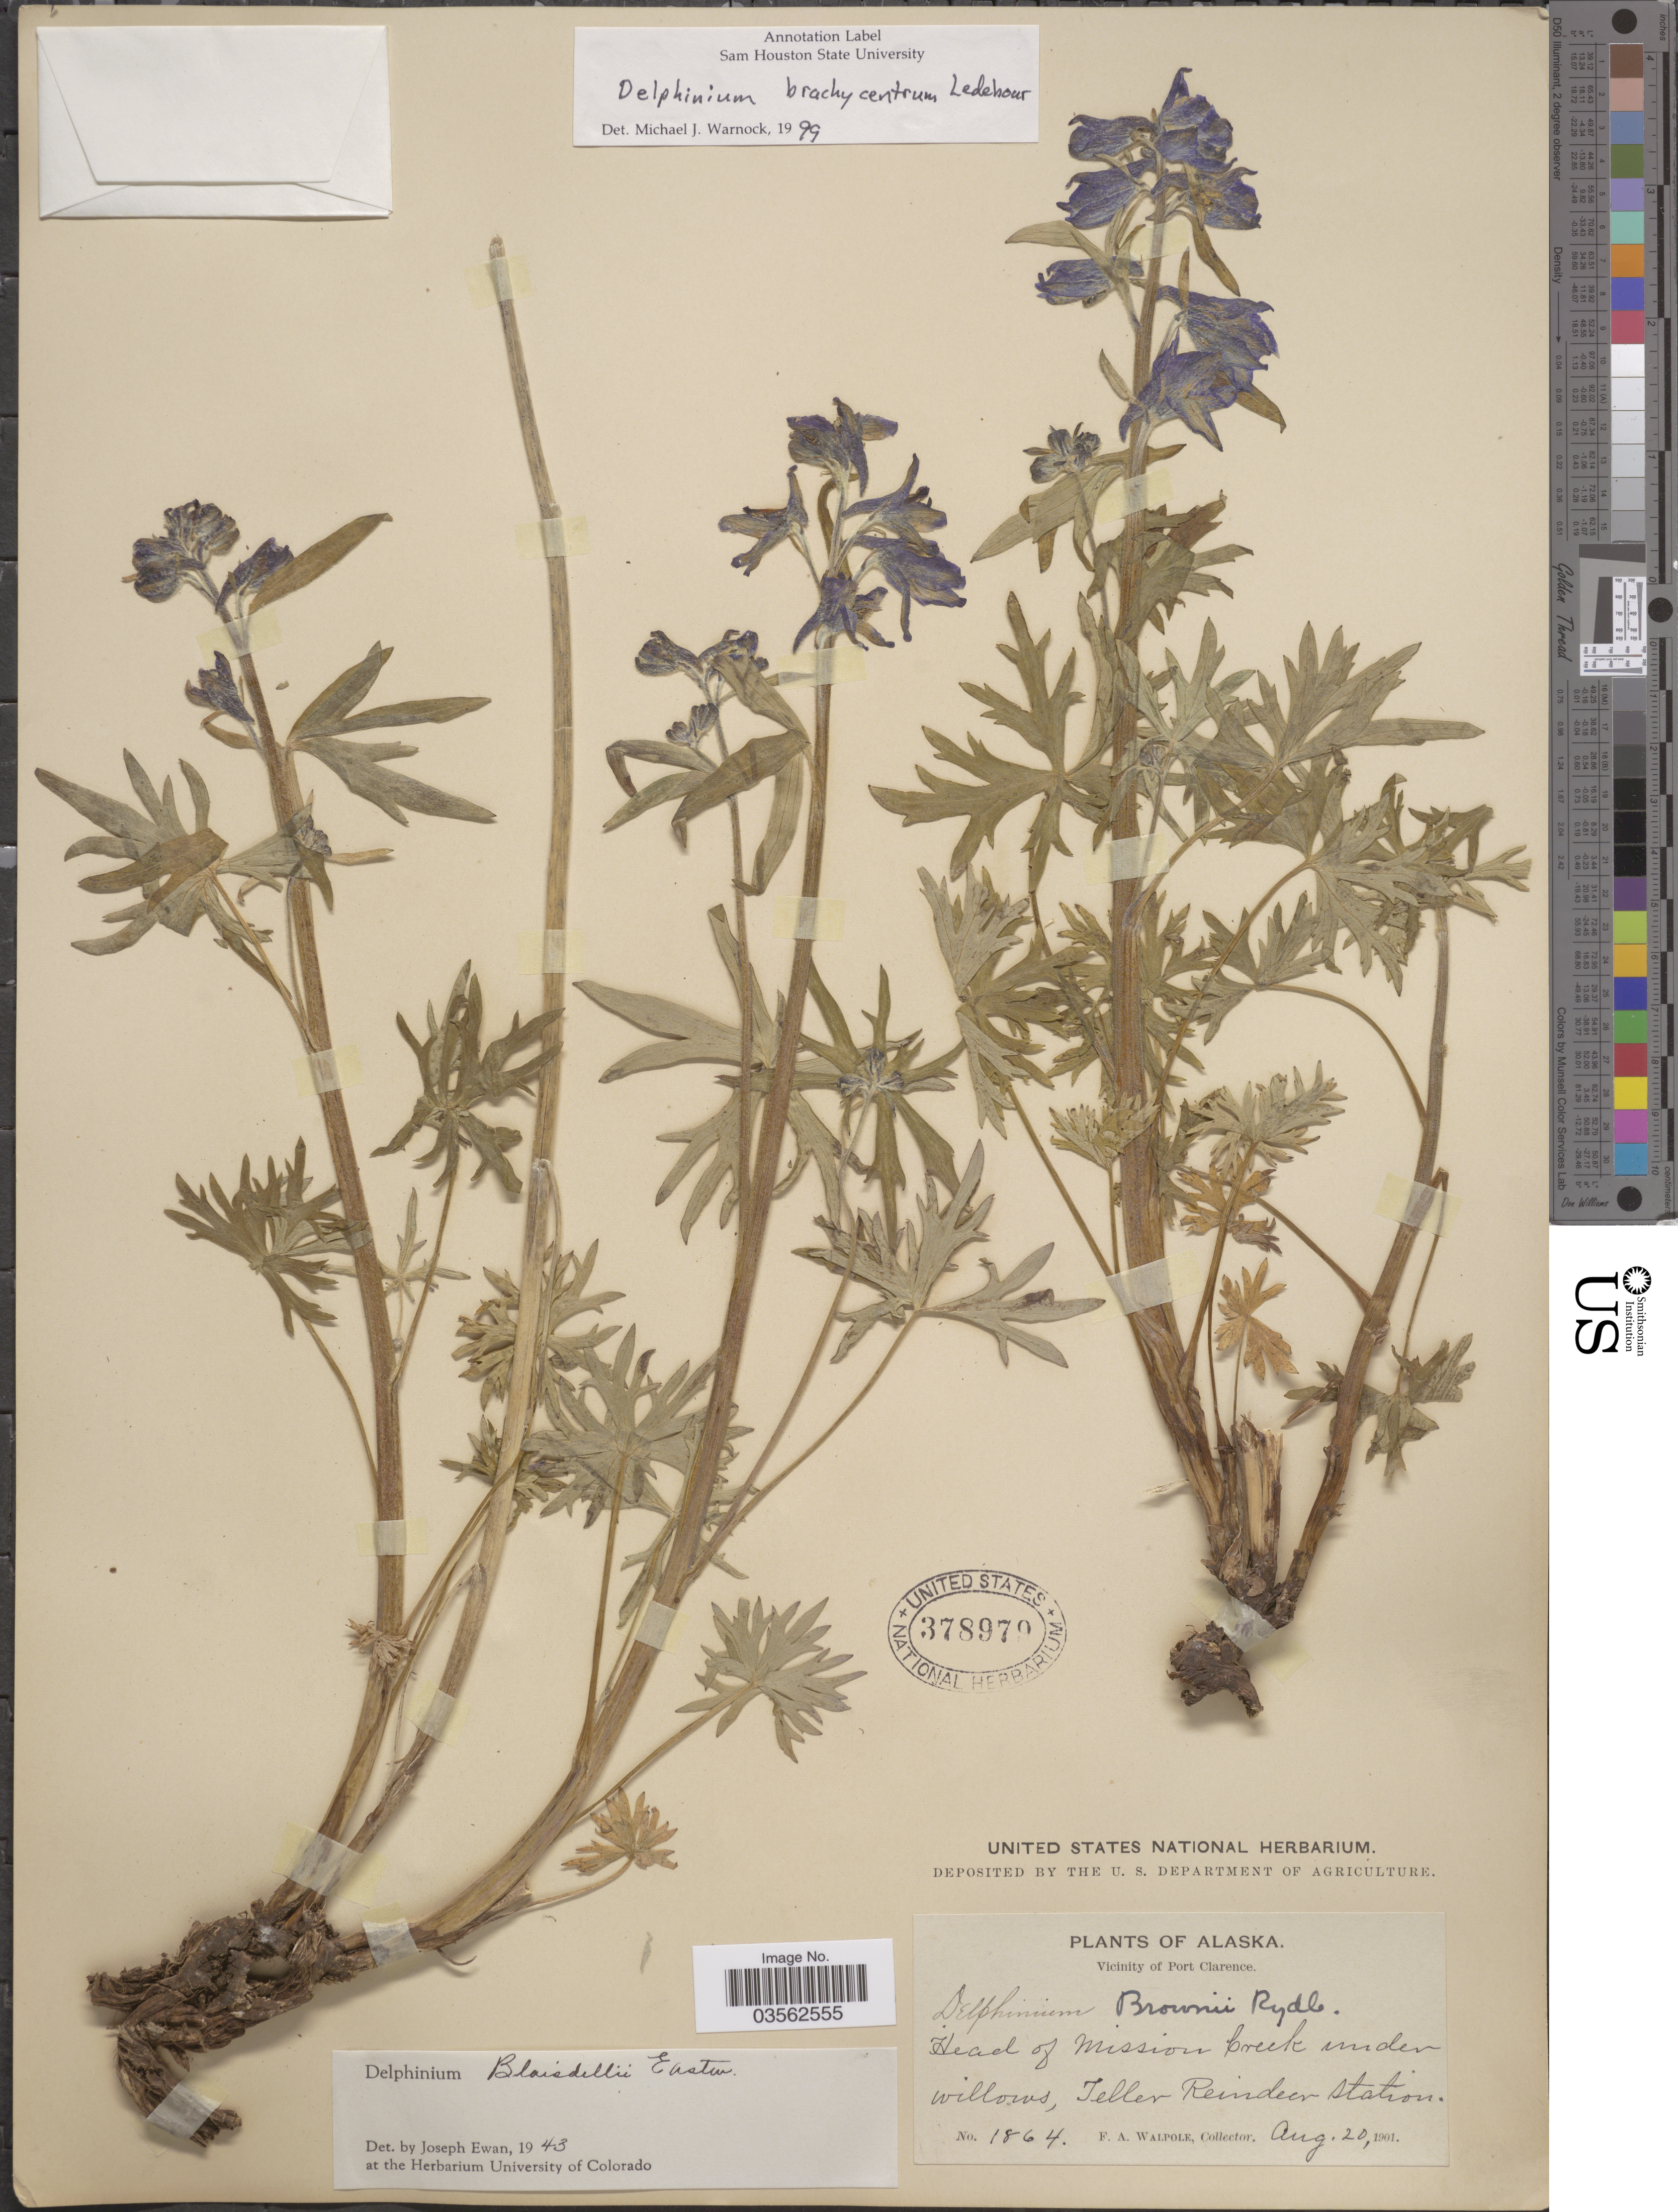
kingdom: Plantae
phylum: Tracheophyta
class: Magnoliopsida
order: Ranunculales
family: Ranunculaceae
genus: Delphinium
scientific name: Delphinium brachycentrum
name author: Ledeb.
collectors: F. Walpole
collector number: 1864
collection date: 1901-08-20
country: United States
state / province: Alaska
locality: Vicinity of Port Clarence. Head of Mission Creek under willows, Teller Reindeer Station.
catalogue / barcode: US 378979